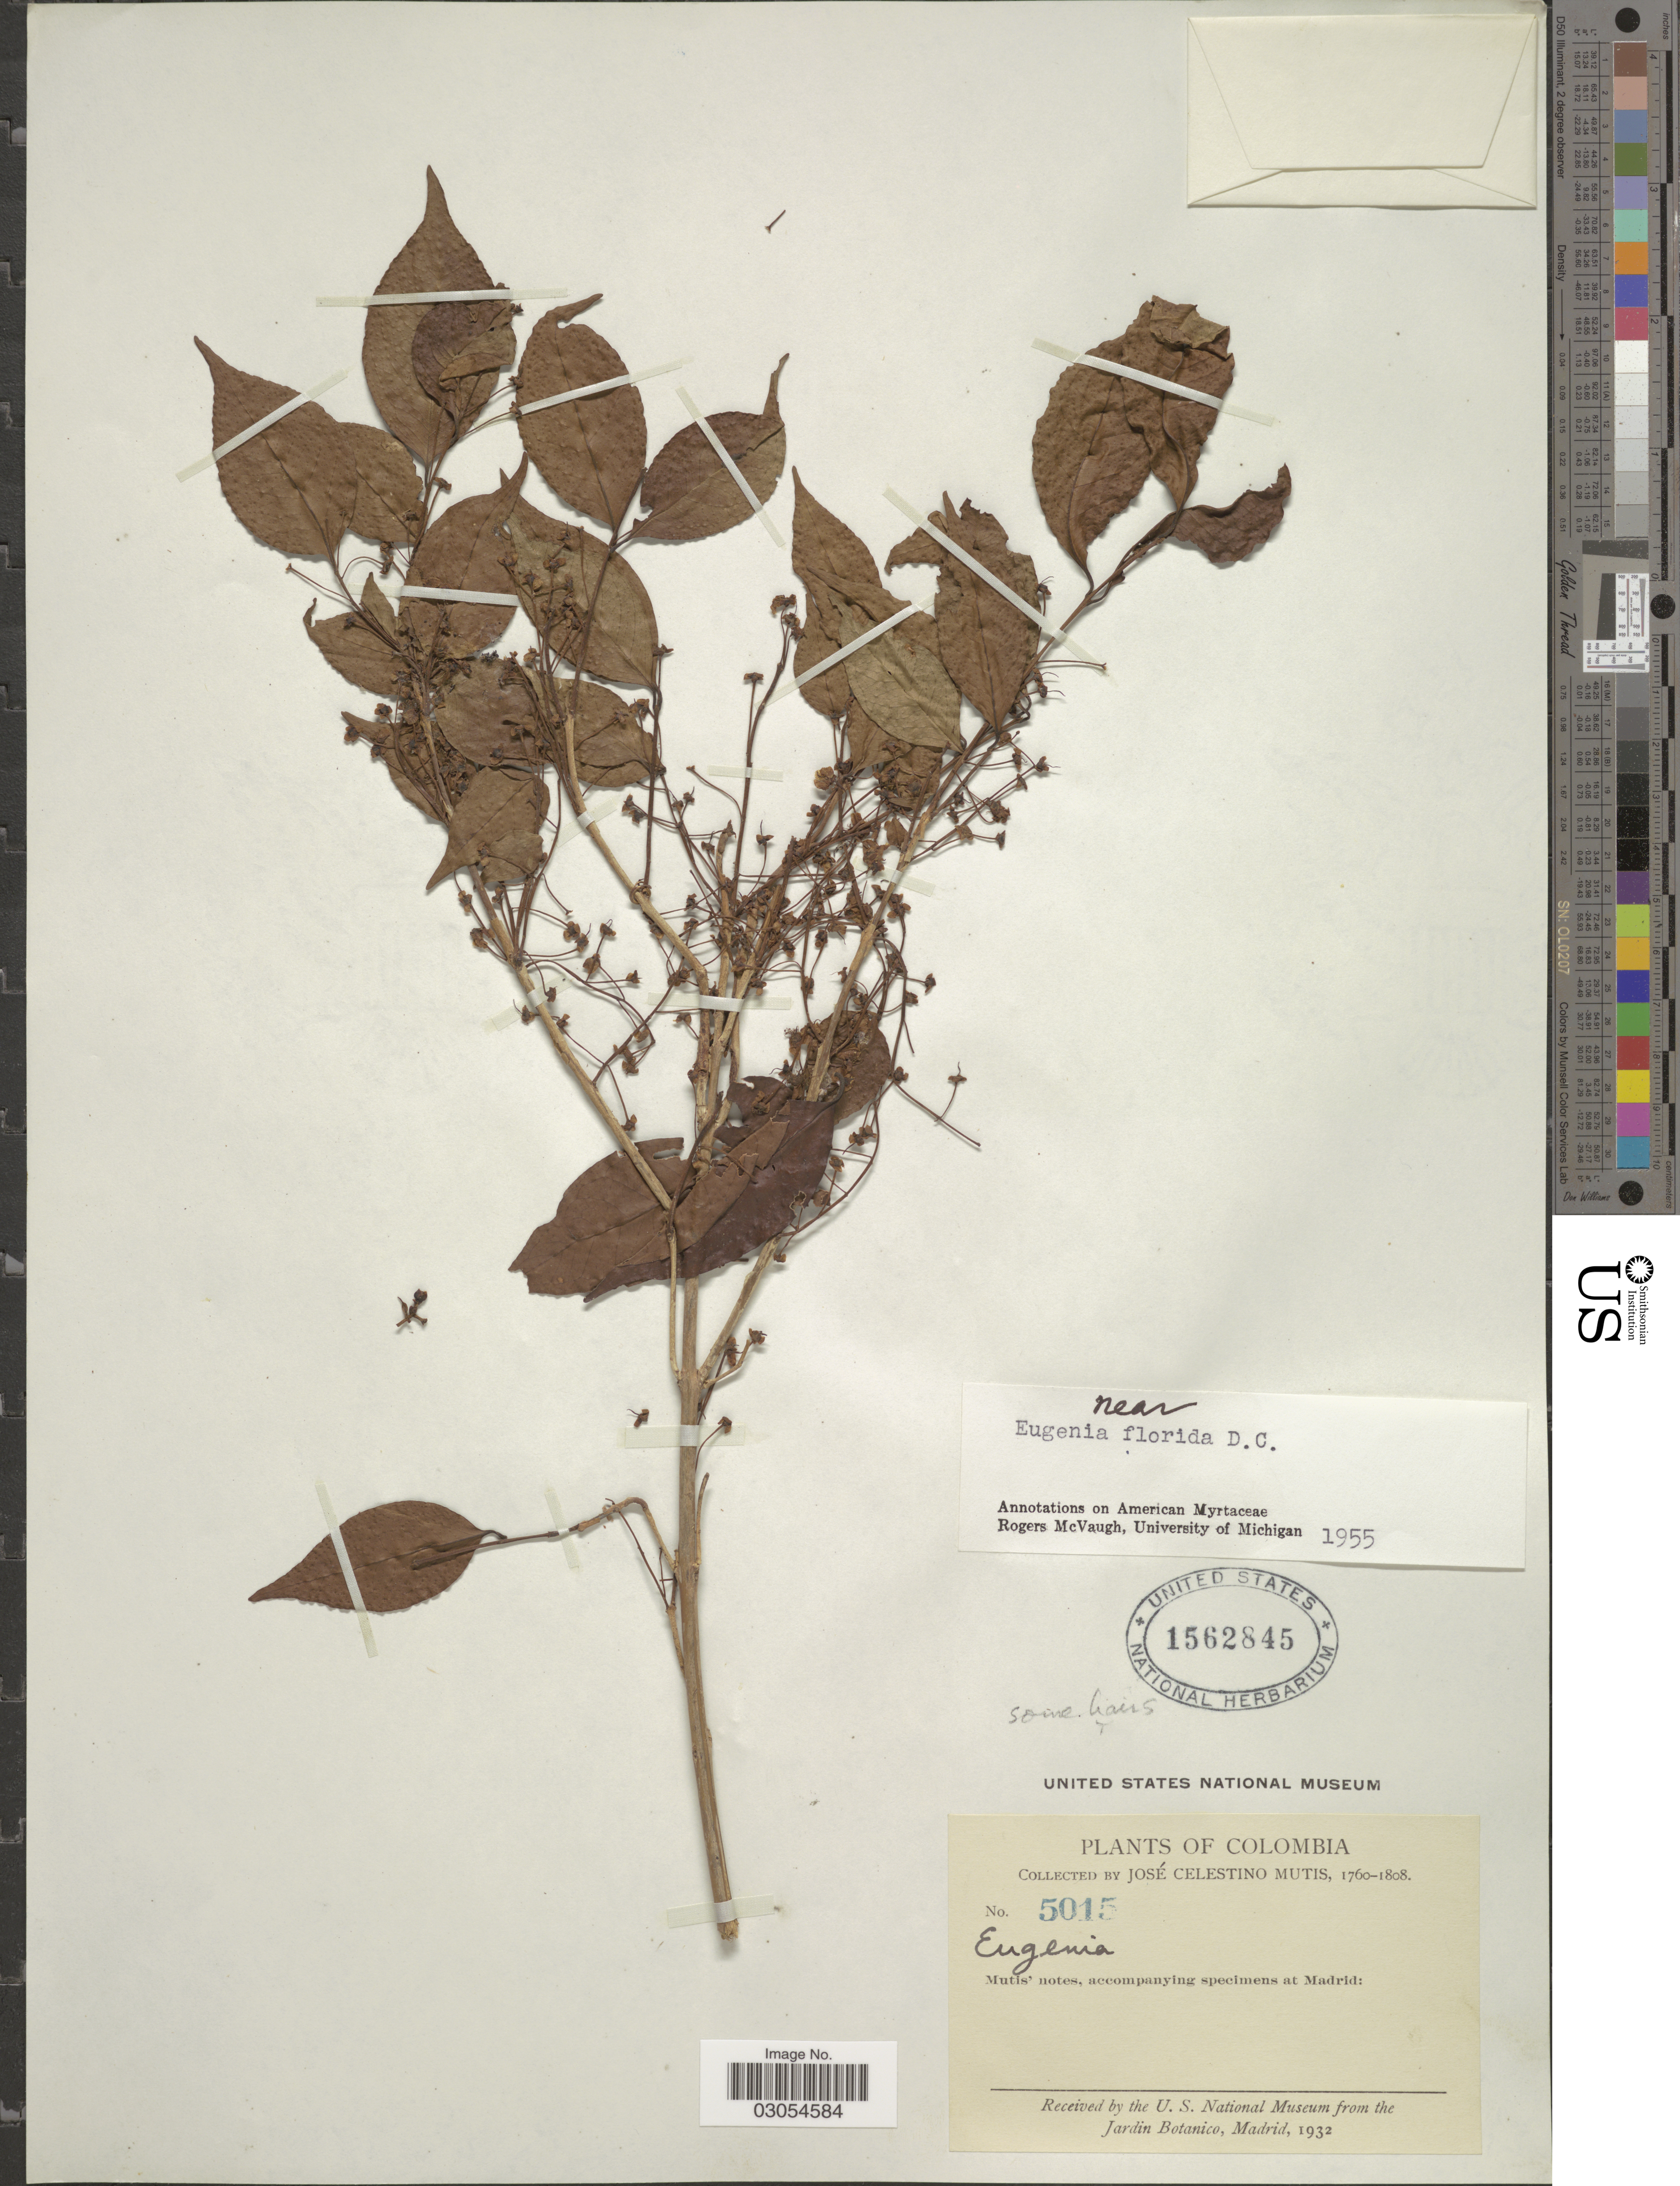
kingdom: Plantae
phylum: Tracheophyta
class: Magnoliopsida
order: Myrtales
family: Myrtaceae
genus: Eugenia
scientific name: Eugenia florida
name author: DC.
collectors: J. C. B. Mutis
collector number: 5015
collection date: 1760/1808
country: Colombia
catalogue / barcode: US 1562845